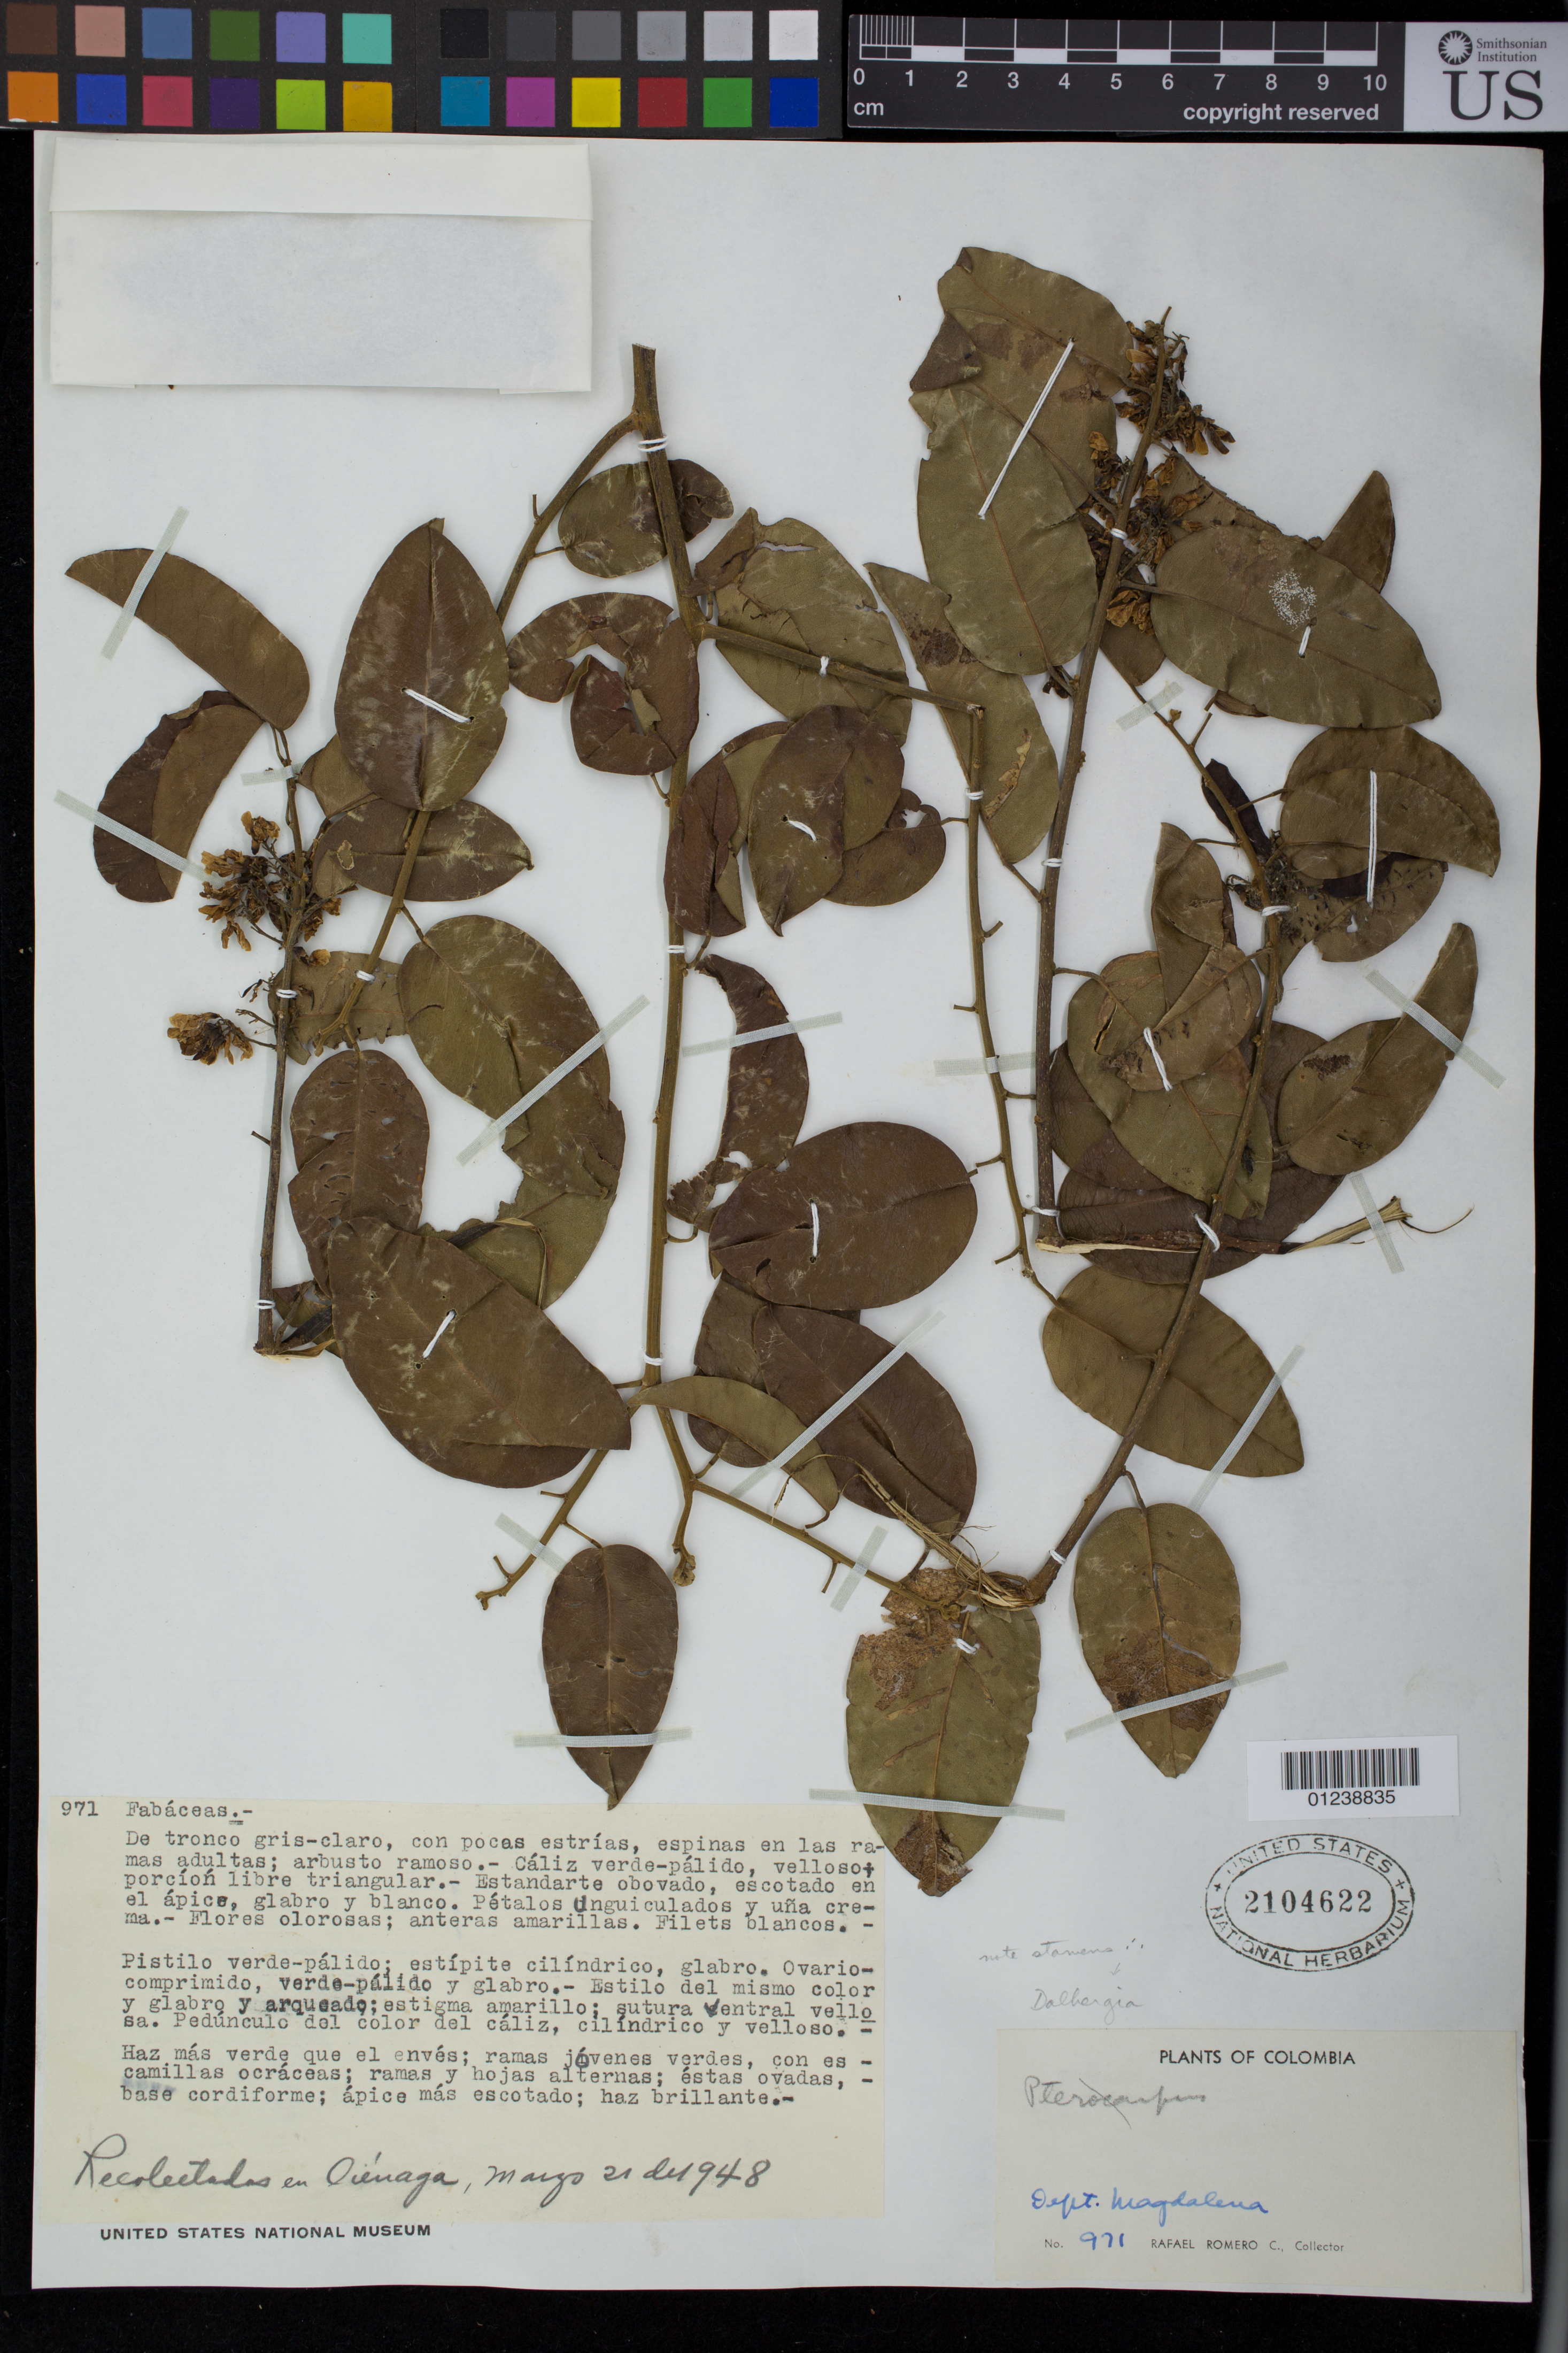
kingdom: Plantae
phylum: Tracheophyta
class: Magnoliopsida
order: Fabales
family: Fabaceae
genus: Dalbergia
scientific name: Dalbergia brownei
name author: (Jacq.) Schinz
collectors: R. Romero Castañeda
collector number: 971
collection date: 1948-05-21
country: Colombia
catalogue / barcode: US 2104622